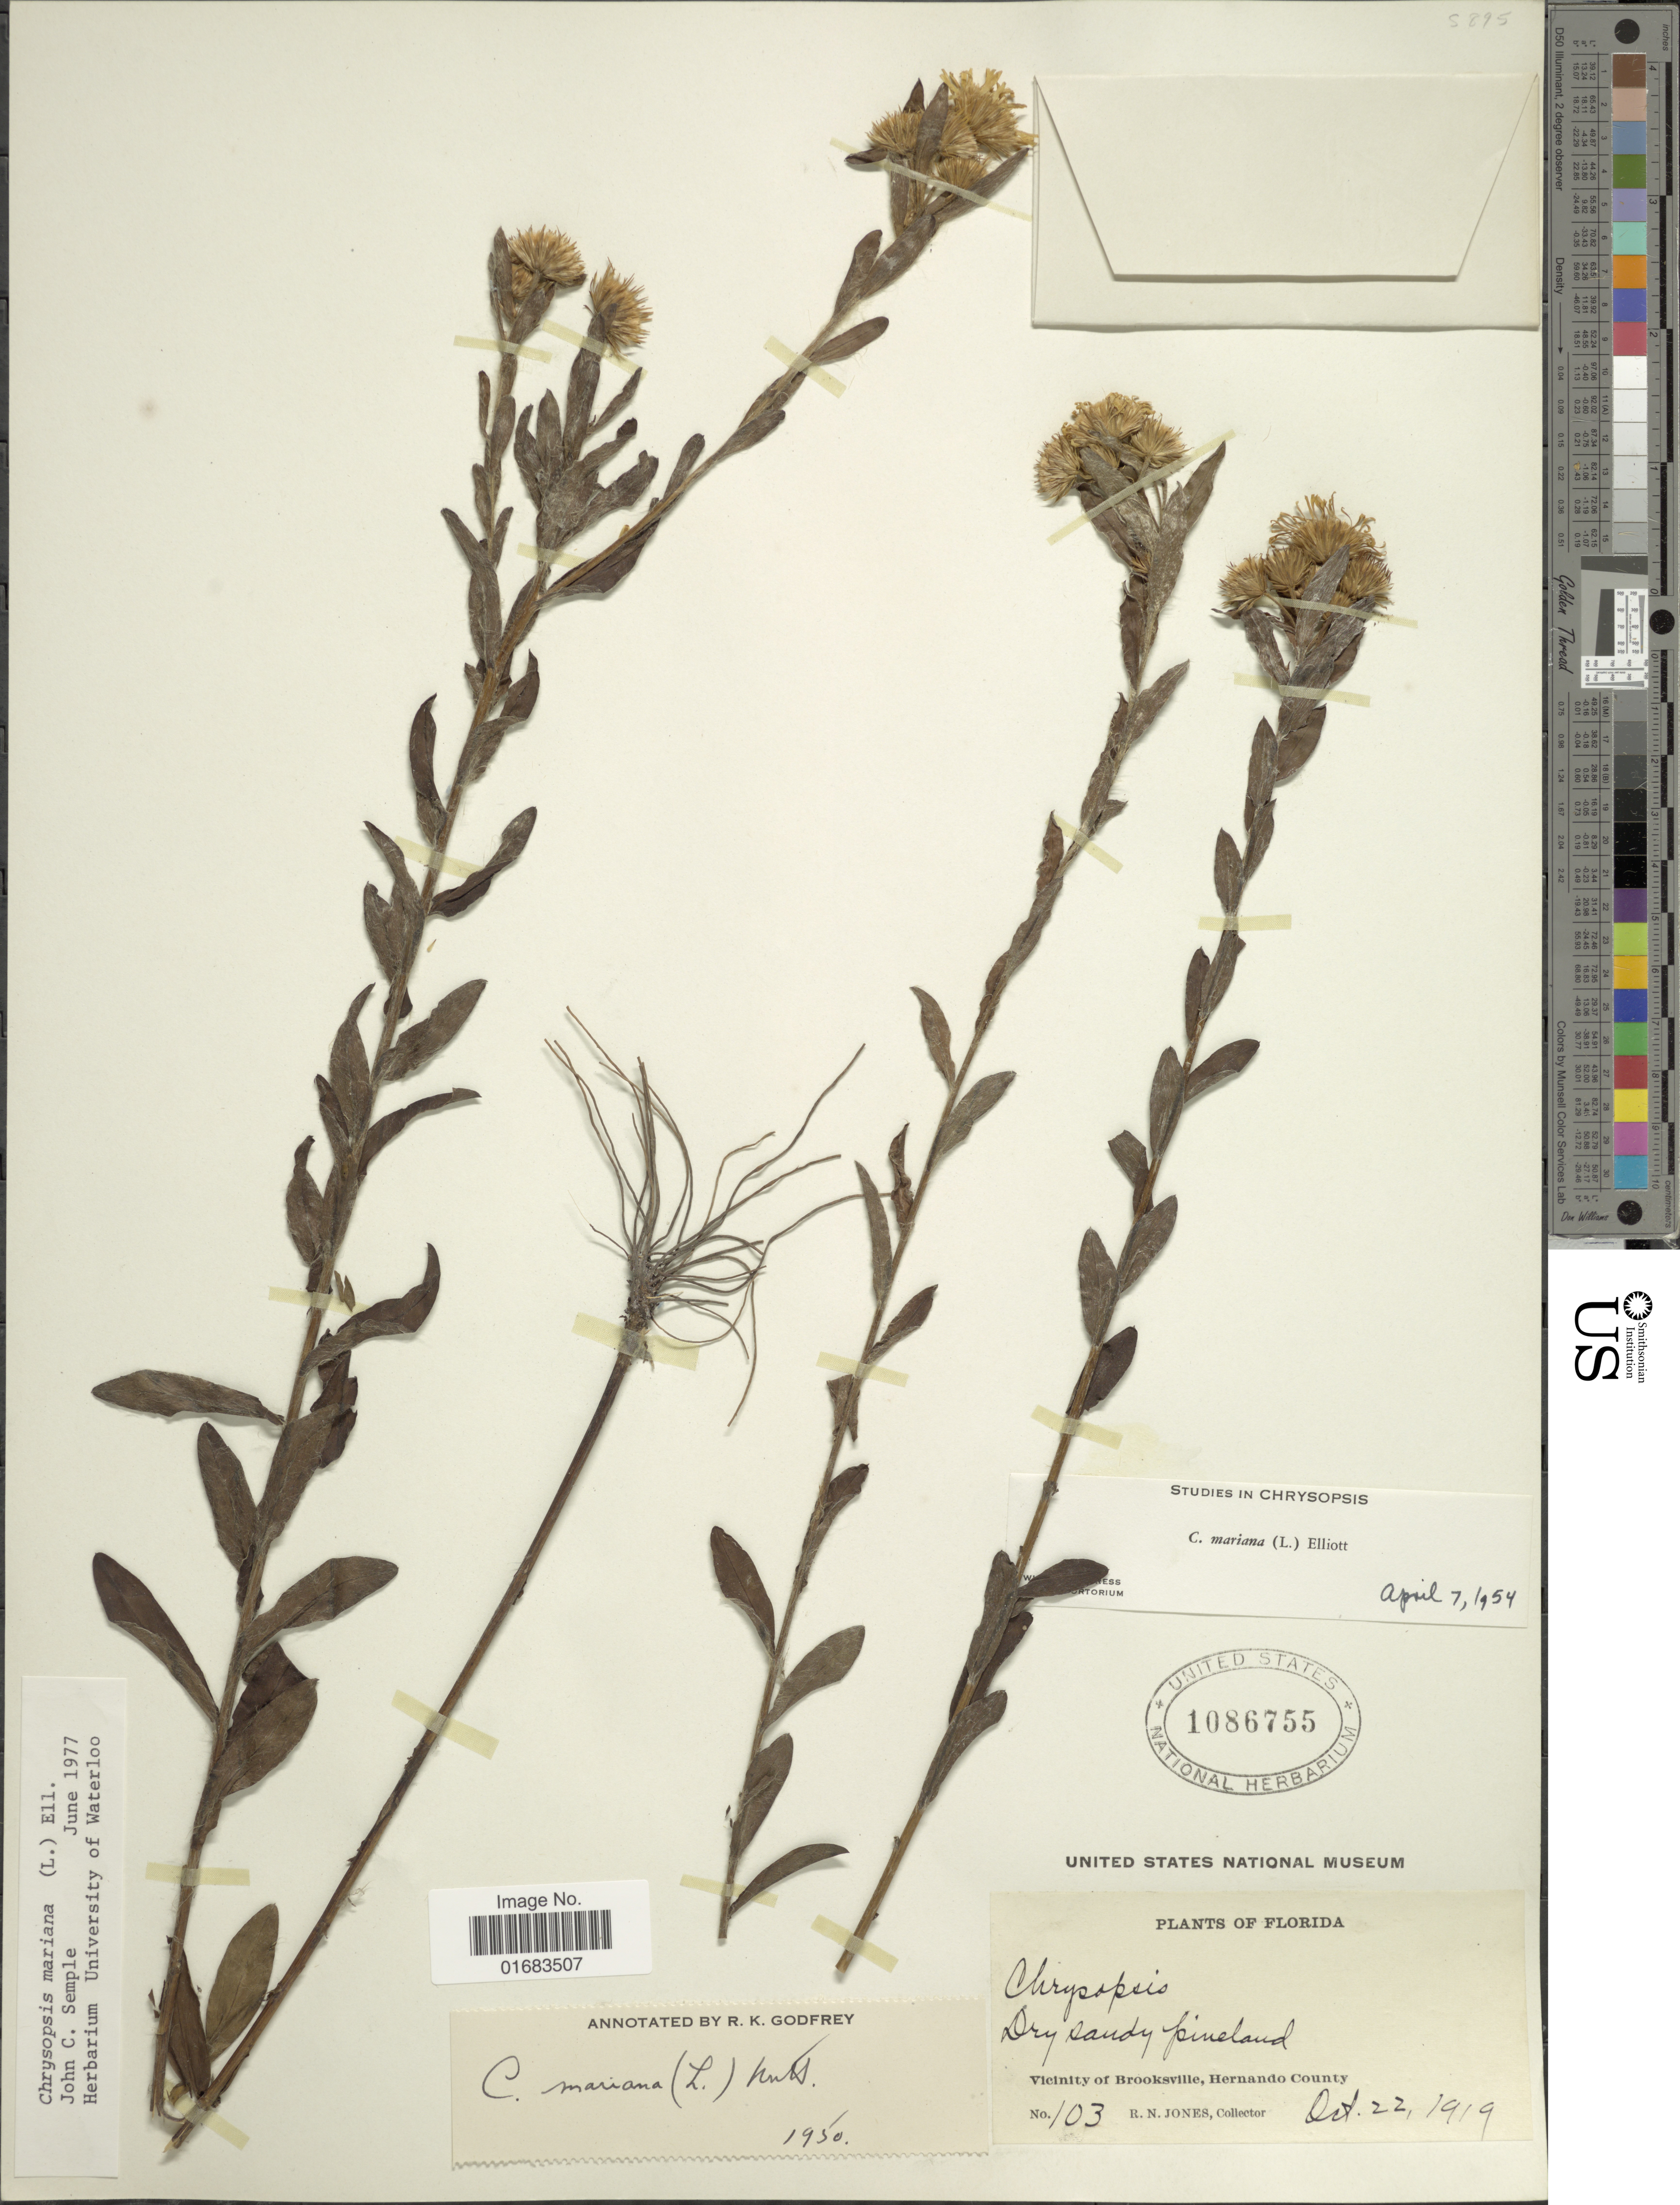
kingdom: Plantae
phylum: Tracheophyta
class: Magnoliopsida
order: Asterales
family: Asteraceae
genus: Chrysopsis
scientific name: Chrysopsis mariana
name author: (L.) Elliott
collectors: R. N. Jones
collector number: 103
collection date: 1919-10-22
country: United States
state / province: Florida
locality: Dry sandy pineland, vicinity of Brooksville, Hernando County.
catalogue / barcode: US 1086755